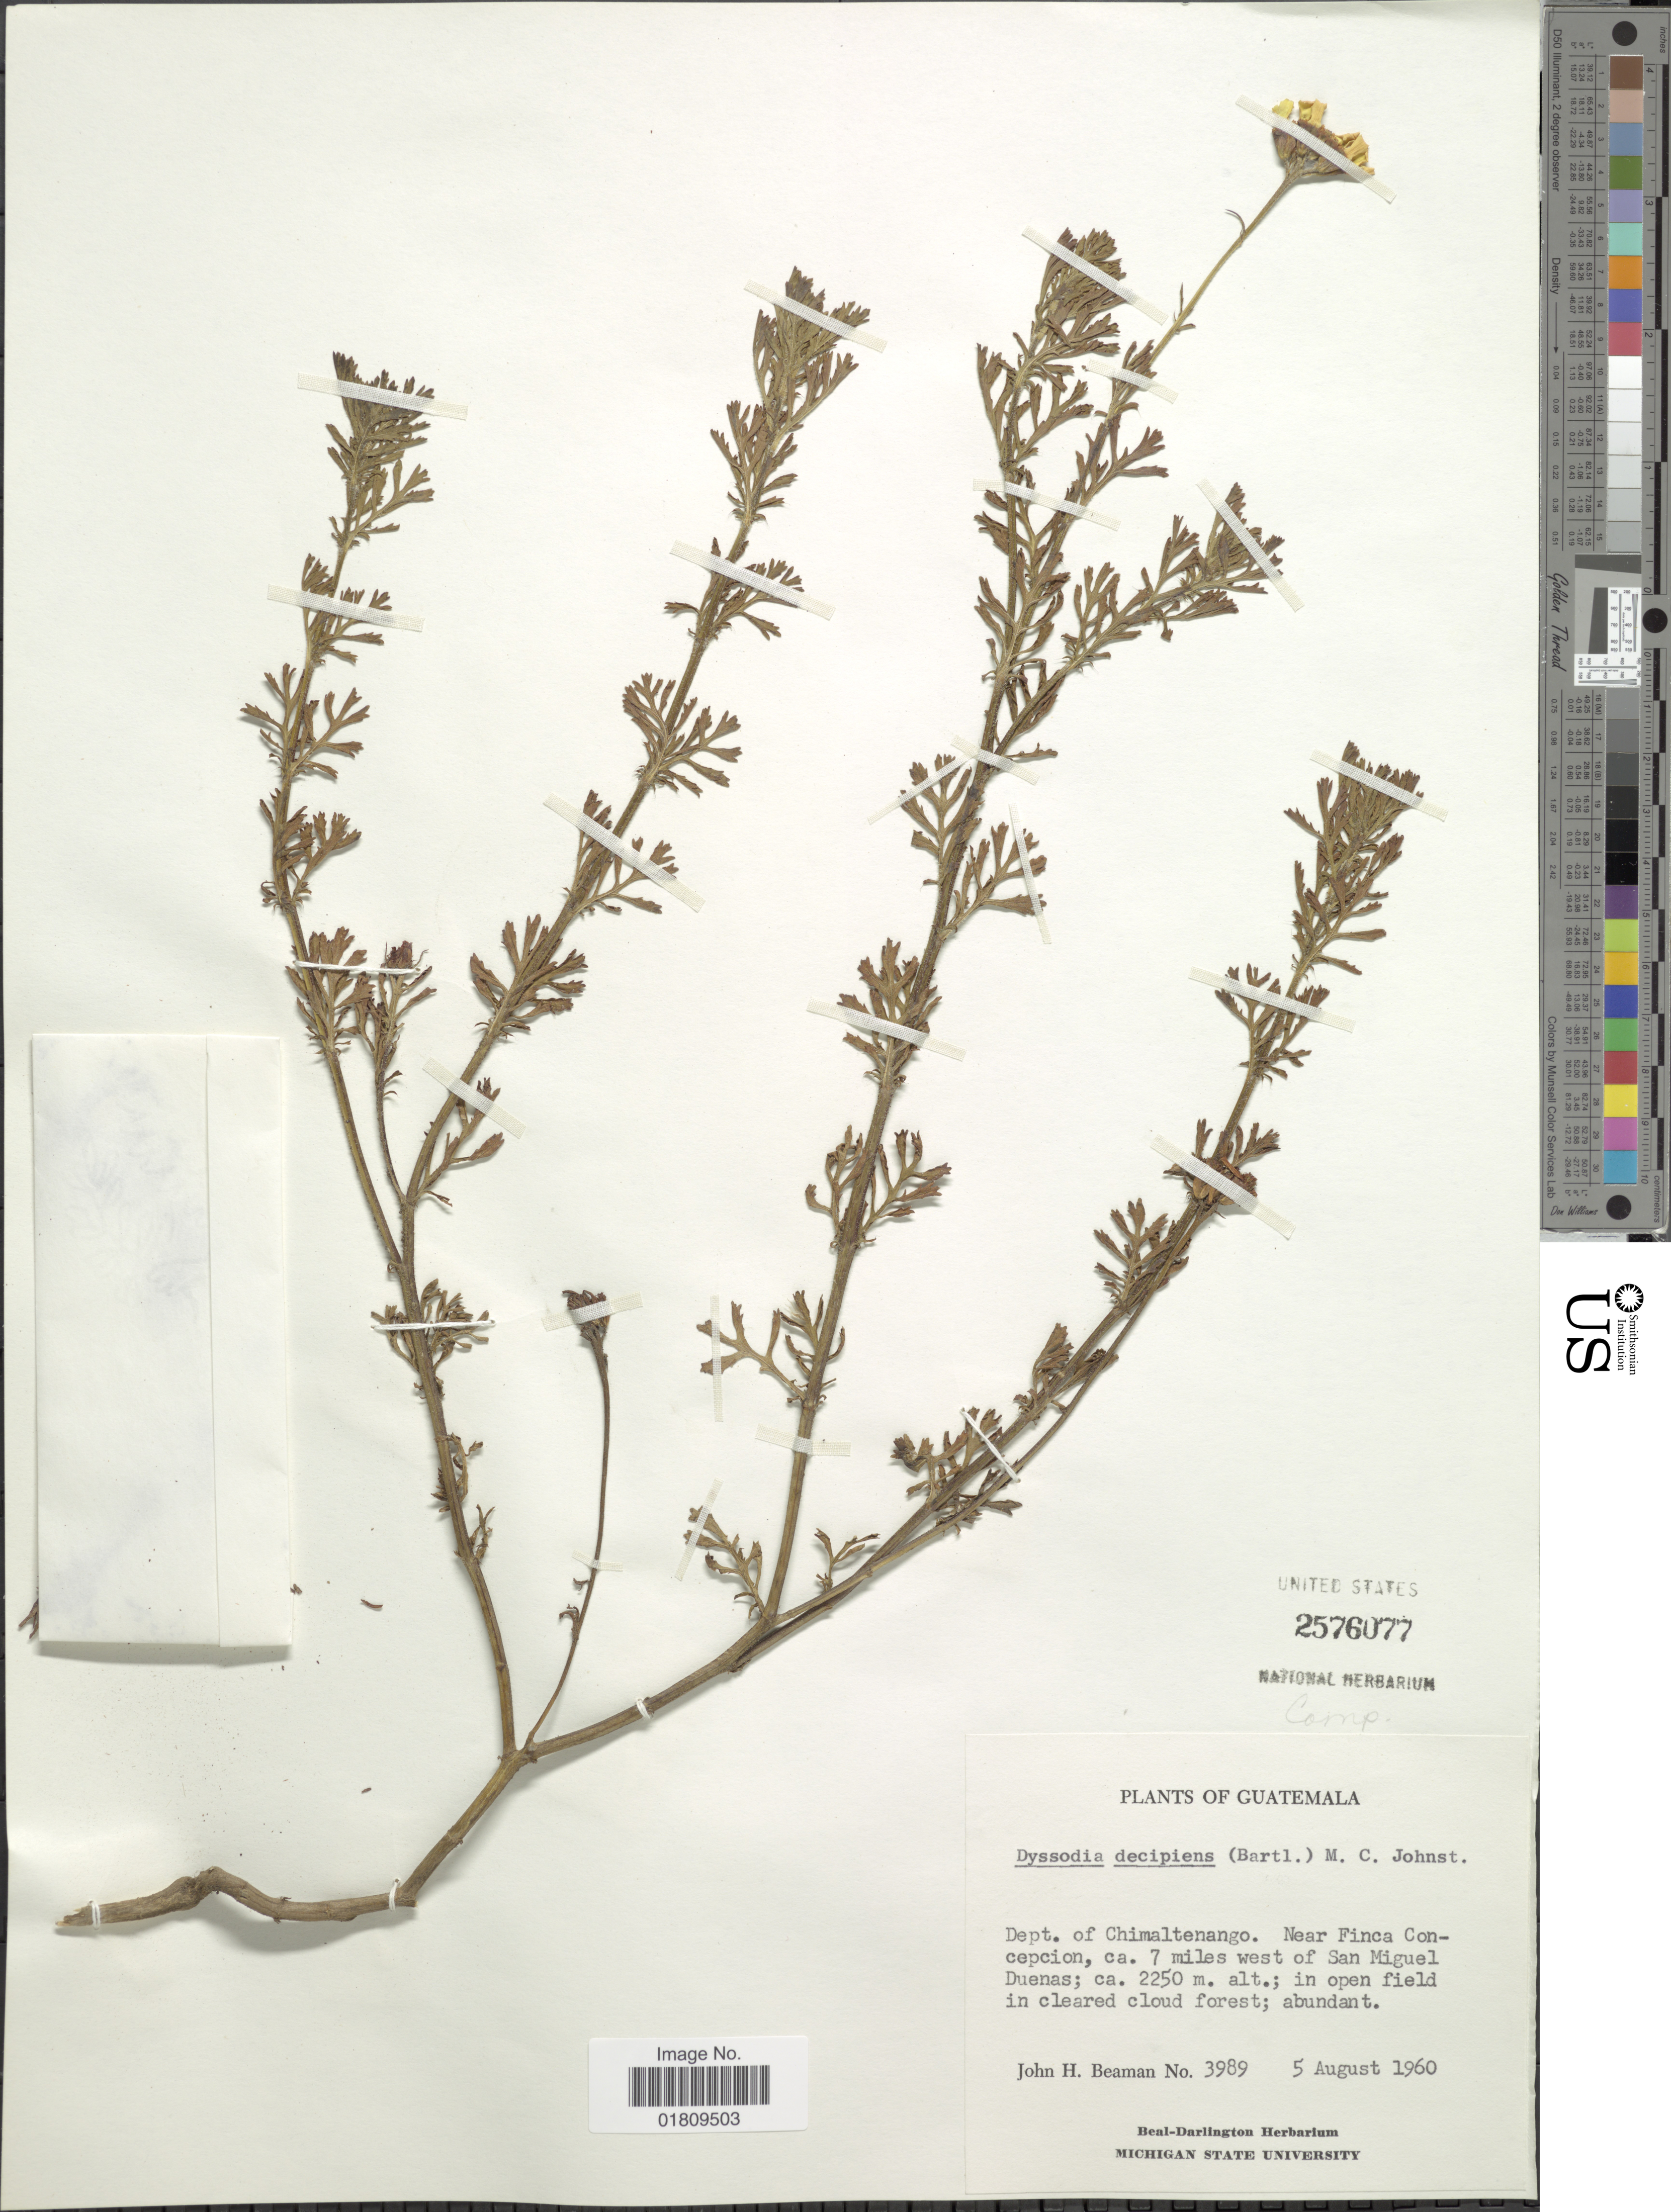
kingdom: Plantae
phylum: Tracheophyta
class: Magnoliopsida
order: Asterales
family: Asteraceae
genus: Dyssodia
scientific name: Dyssodia decipiens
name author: (Bartl.) M.C. Johnst. ex M.C. Johnst. & B.L. Turner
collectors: J. H. Beaman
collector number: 3989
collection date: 1960-08-05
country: Guatemala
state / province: Chimaltenango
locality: Near Finca Concepcion, ca. 7 miles west of San Miguel Duenas; in open field in cleared cloud forest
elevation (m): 2250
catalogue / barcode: US 2576077